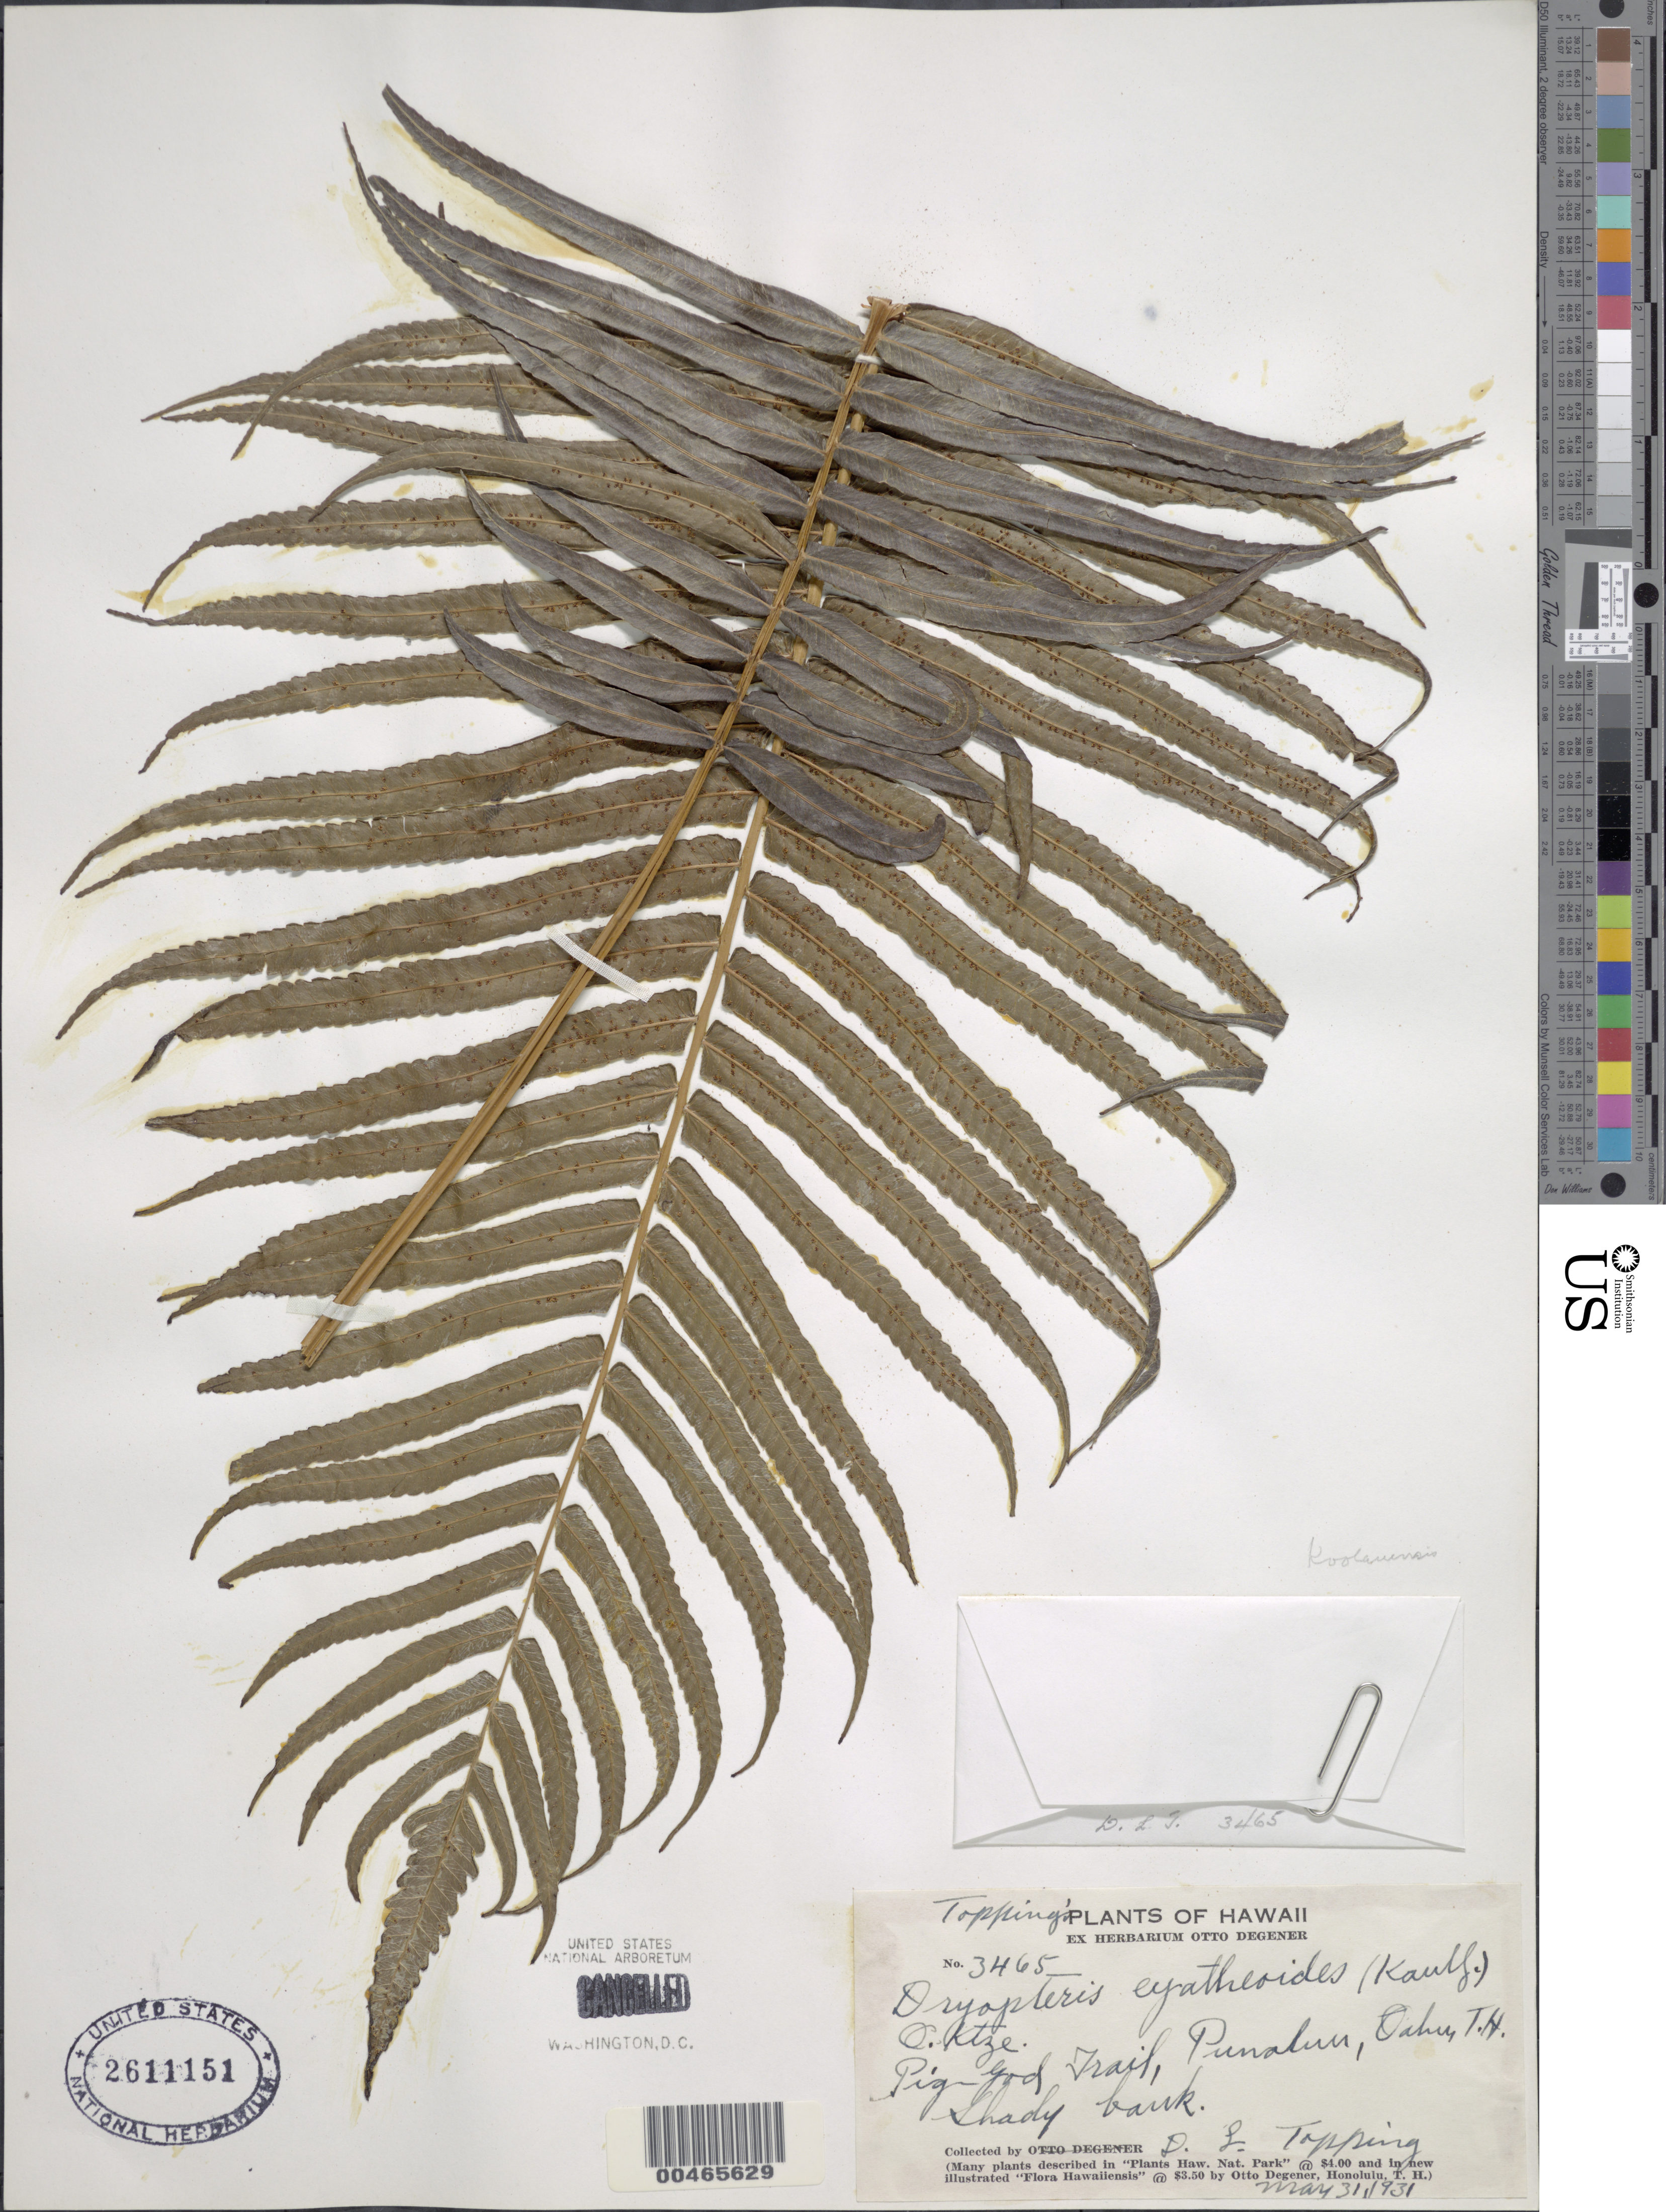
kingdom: Plantae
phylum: Tracheophyta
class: Polypodiopsida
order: Polypodiales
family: Thelypteridaceae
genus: Christella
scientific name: Christella cyatheoides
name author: (Kaulf.) Holttum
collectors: D. L. Topping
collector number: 3465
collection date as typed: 31 Mar 1931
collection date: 1931-03-31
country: United States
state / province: Hawaii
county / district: Honolulu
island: Oahu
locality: Pig-God Trail, Punaluu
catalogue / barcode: US 2611151